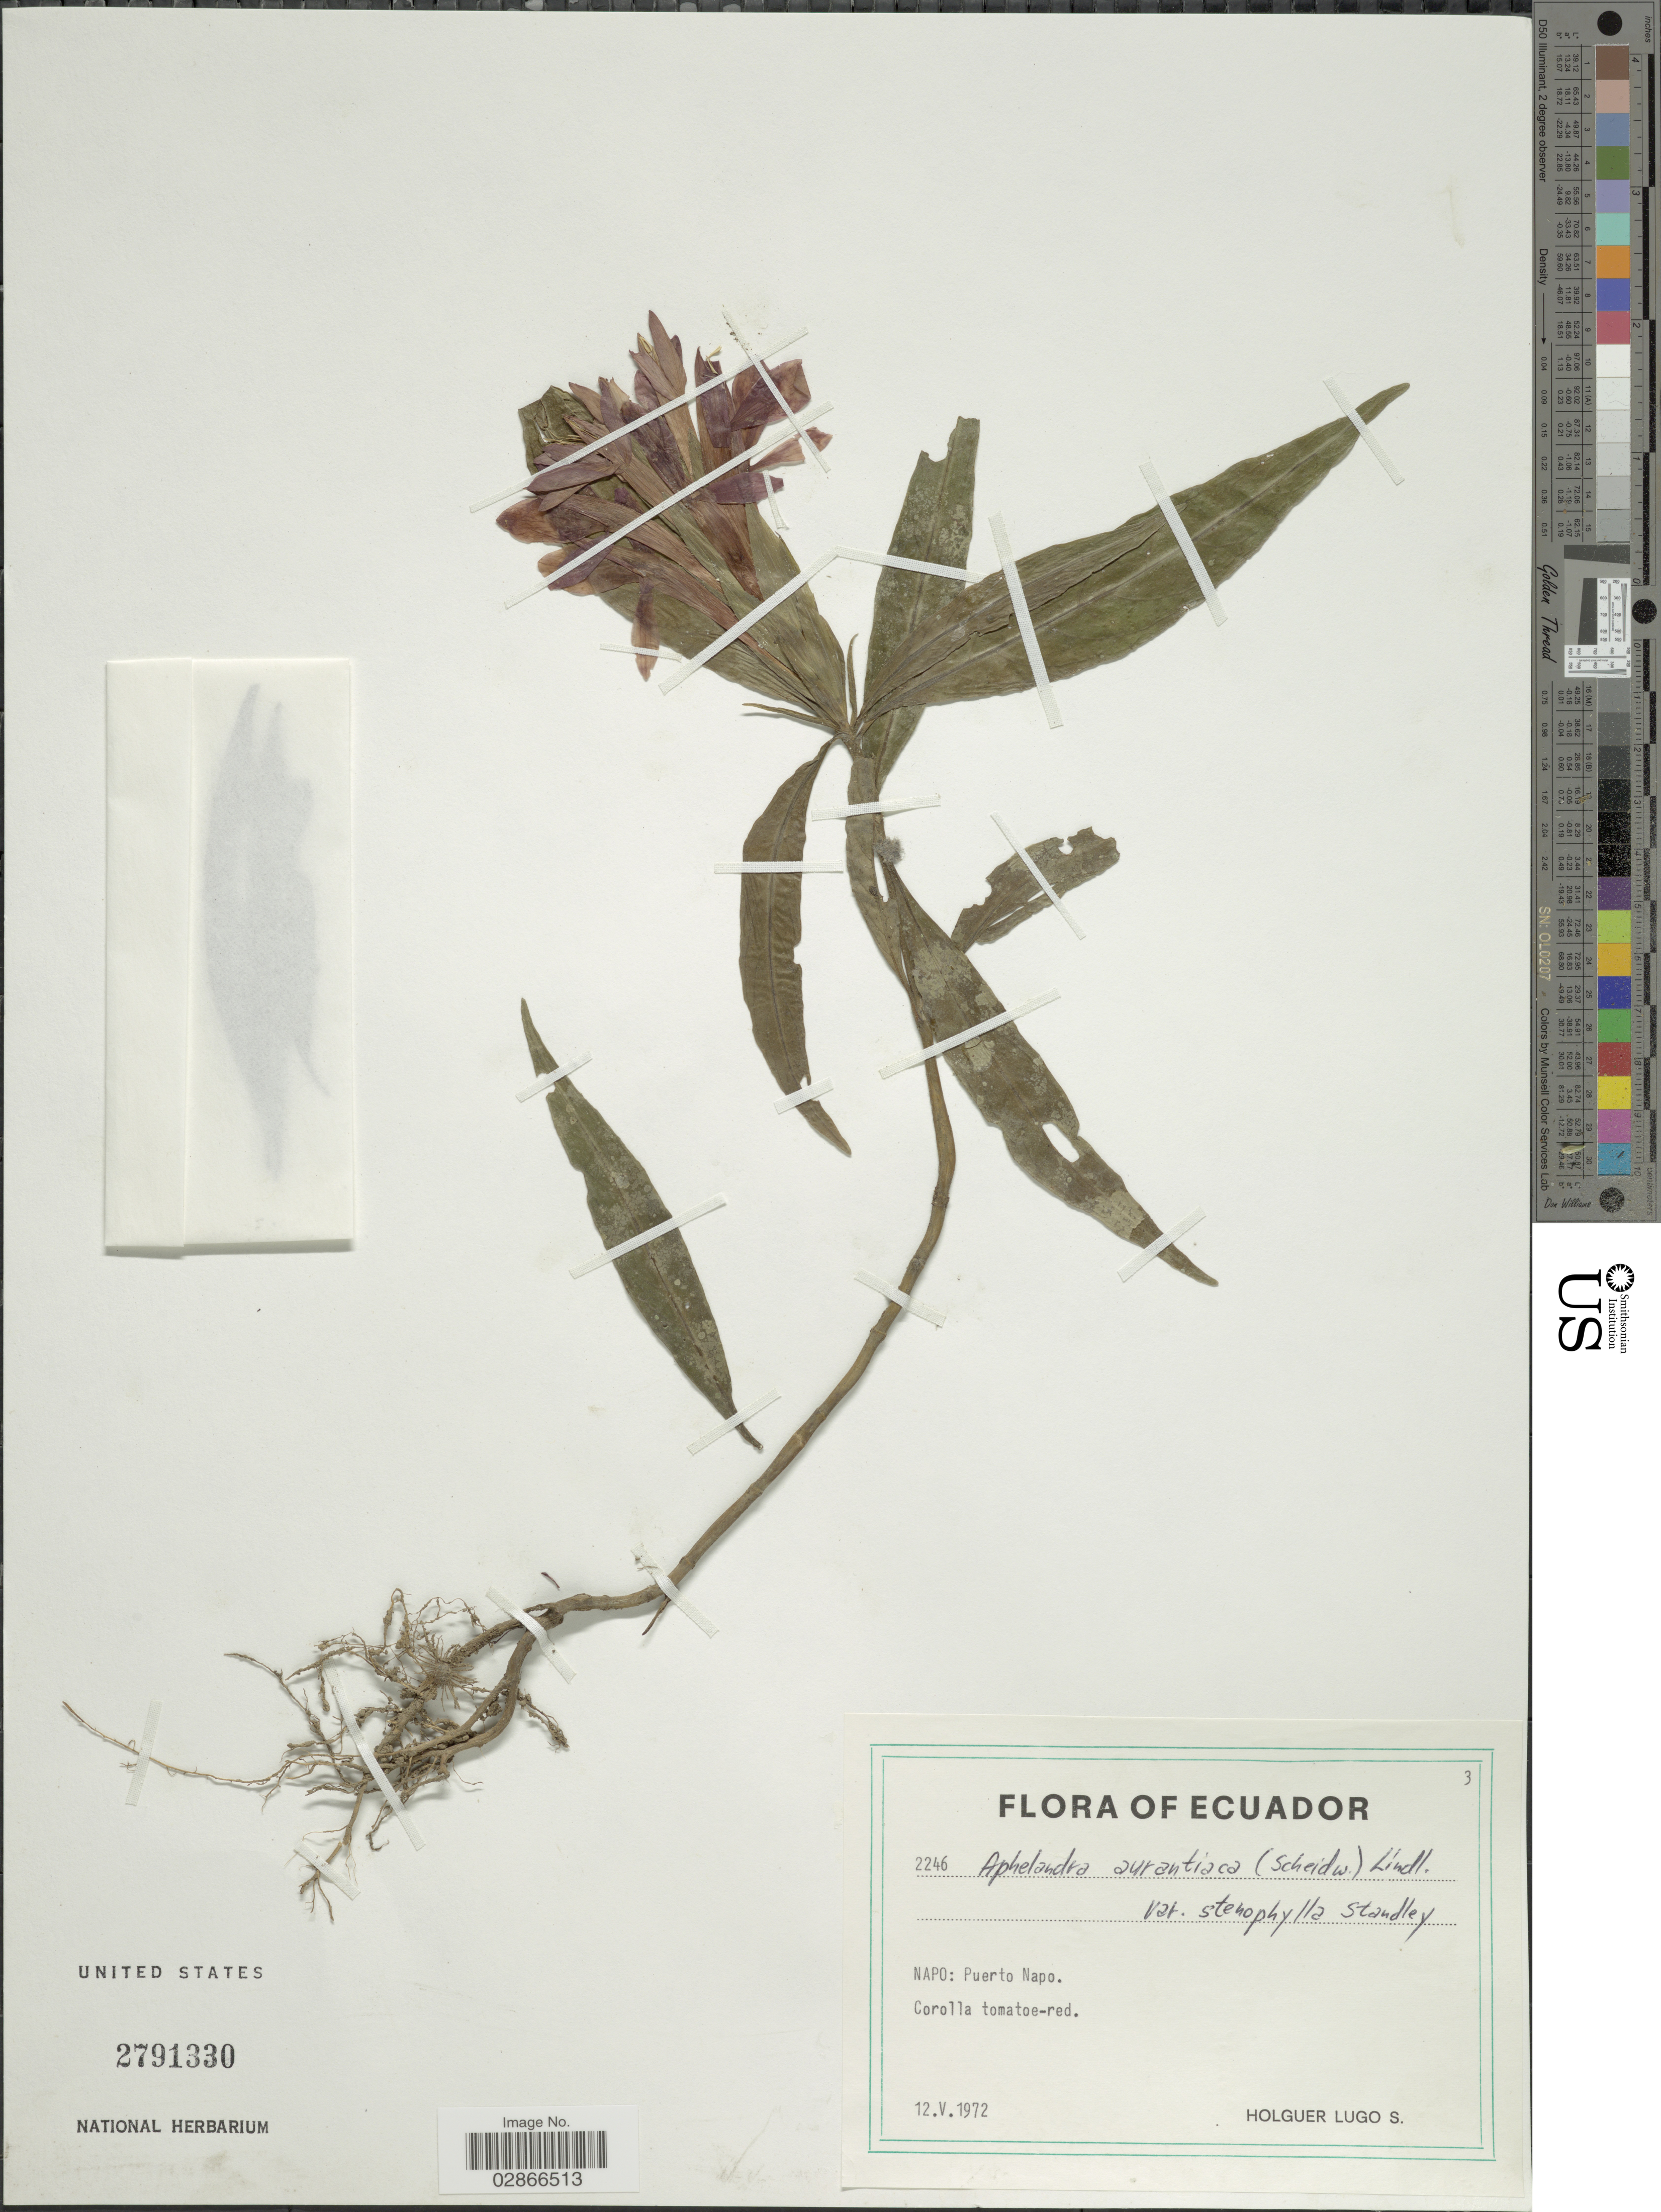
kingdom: Plantae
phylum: Tracheophyta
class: Magnoliopsida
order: Lamiales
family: Acanthaceae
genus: Aphelandra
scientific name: Aphelandra aurantiaca var. stenophylla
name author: Standl.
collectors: H. Lugo S.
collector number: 2246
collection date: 1972-05-12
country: Ecuador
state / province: Napo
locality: Puerto Napo.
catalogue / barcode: US 2791330